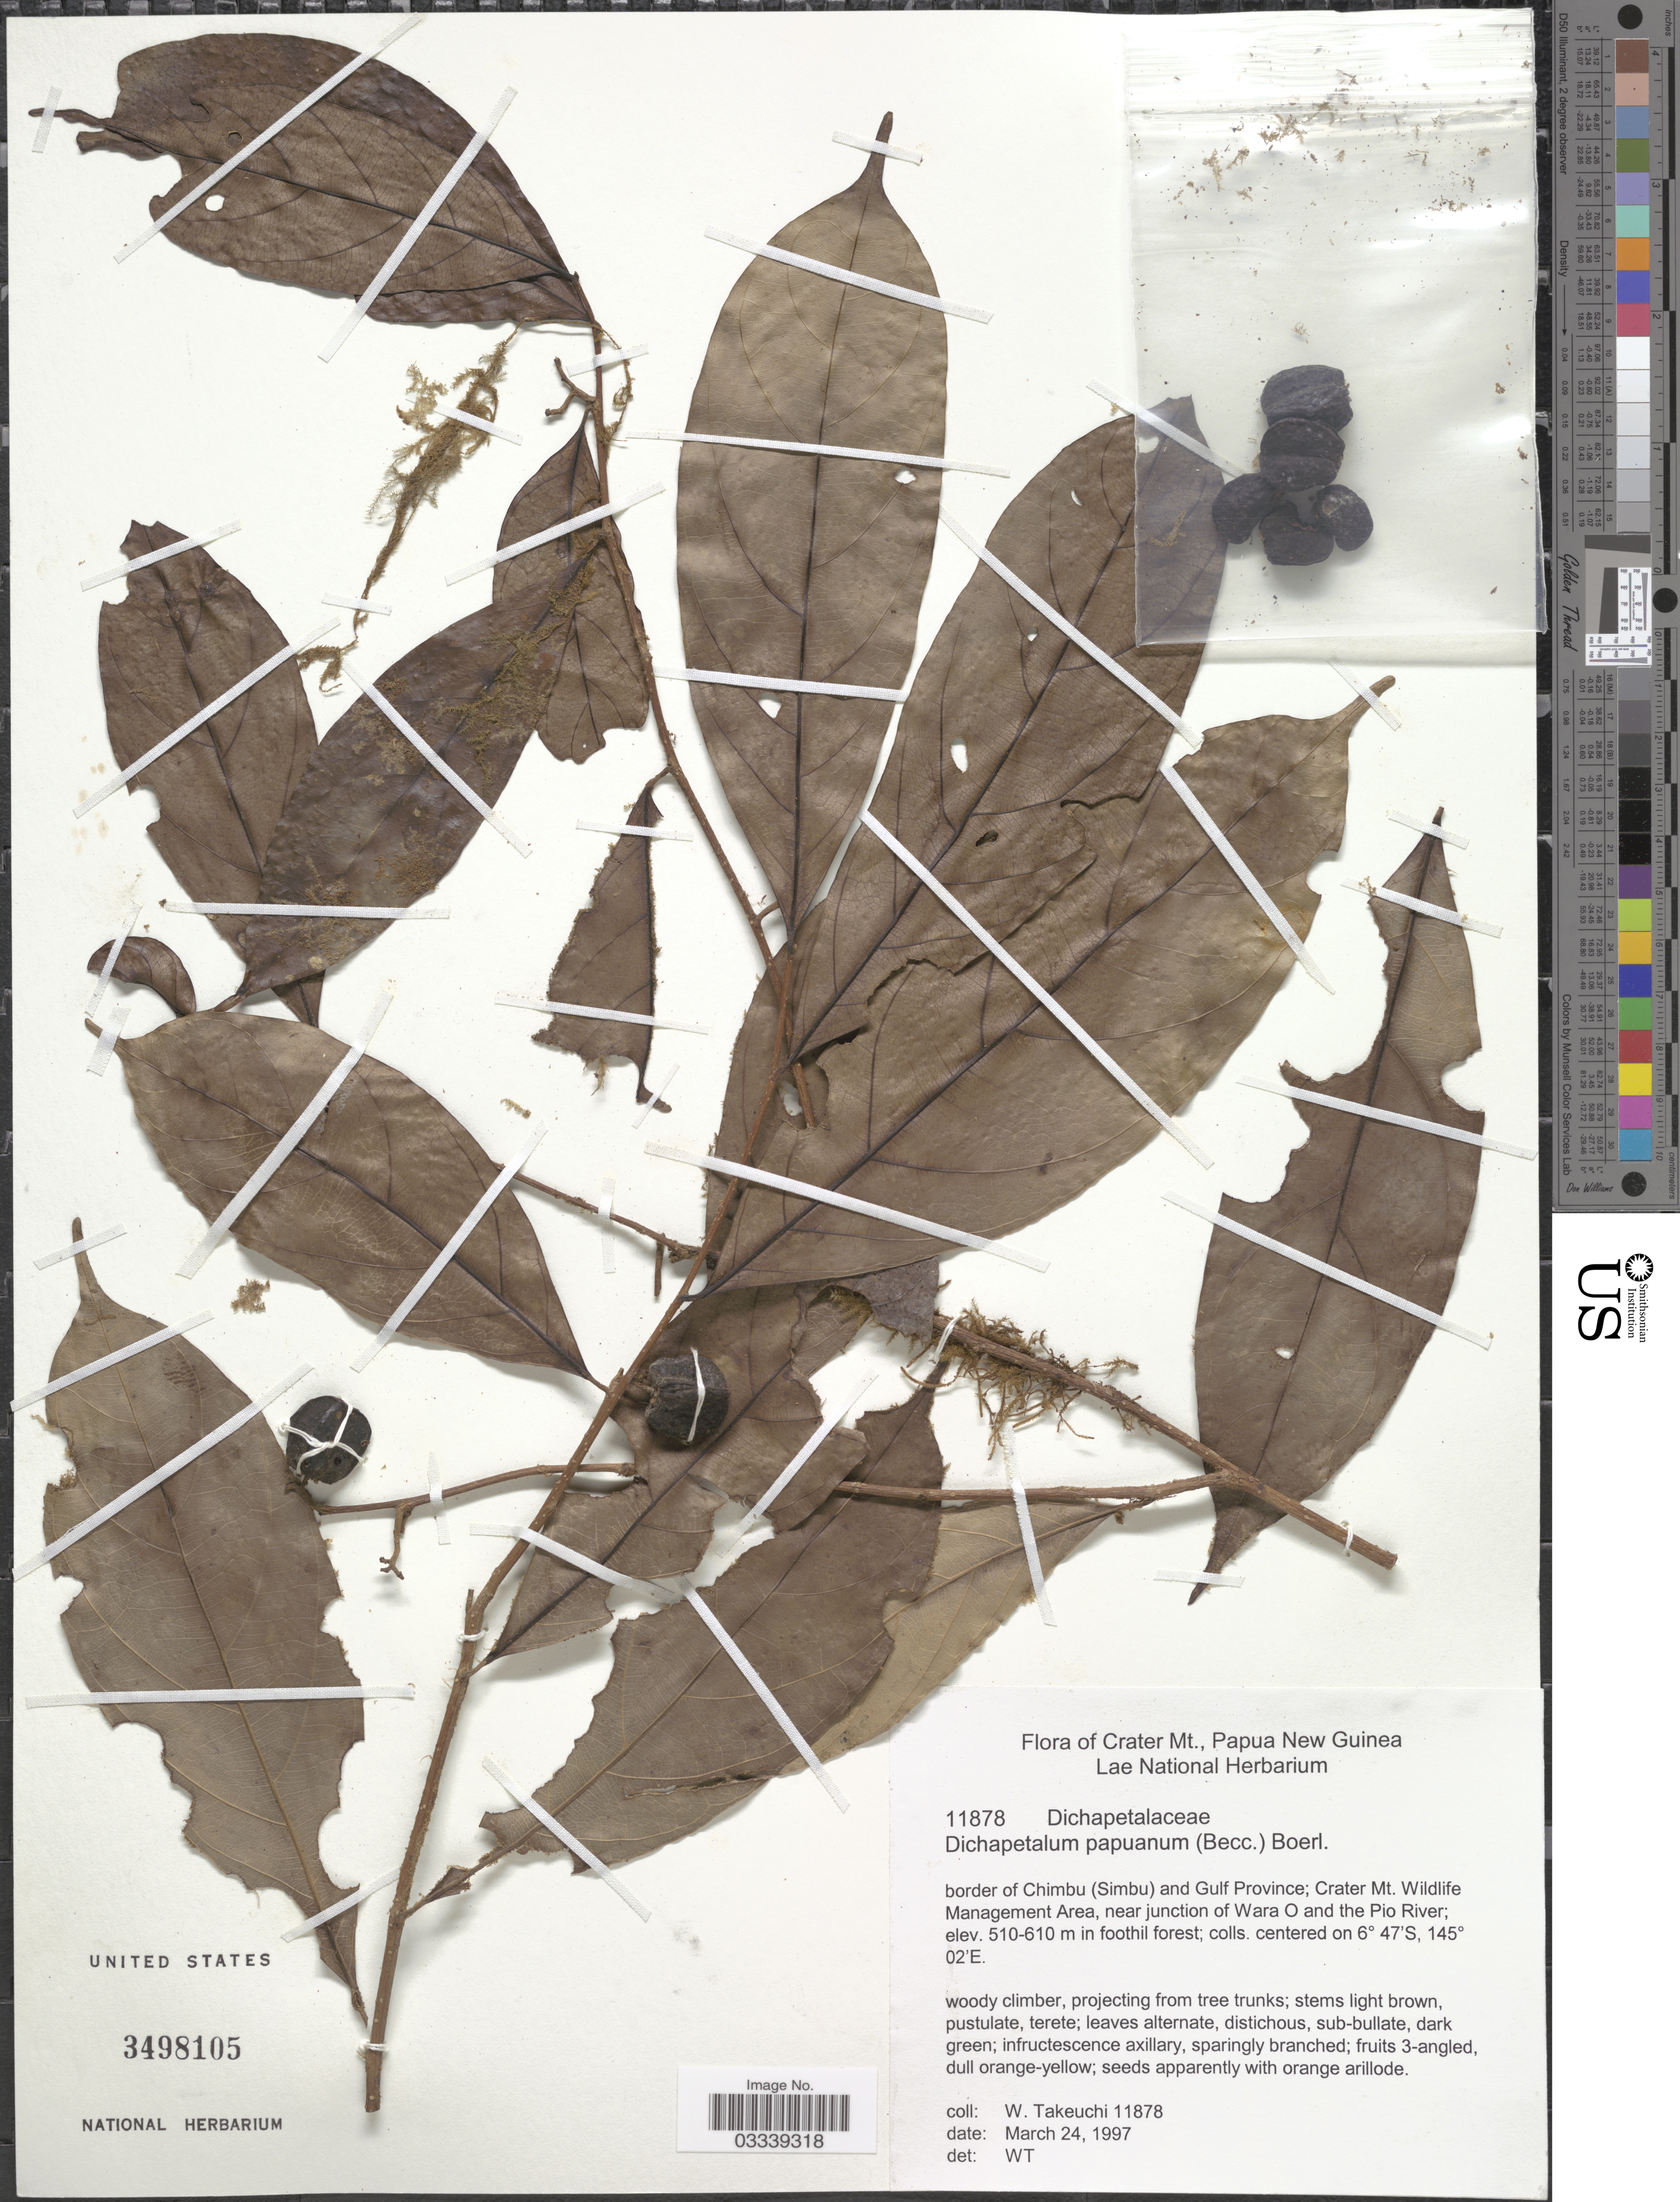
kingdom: Plantae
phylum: Tracheophyta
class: Magnoliopsida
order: Malpighiales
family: Dichapetalaceae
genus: Dichapetalum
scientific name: Dichapetalum papuanum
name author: (Becc.) Boerl.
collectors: W. Takeuchi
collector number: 11878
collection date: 1997-03-24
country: Papua New Guinea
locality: Crater Mt., border of Chimbu (Simbu) and Gulf Province; Crater Mt. Wildlife Management Area, near junction of Wara O and the Pio River.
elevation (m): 510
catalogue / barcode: US 3498105